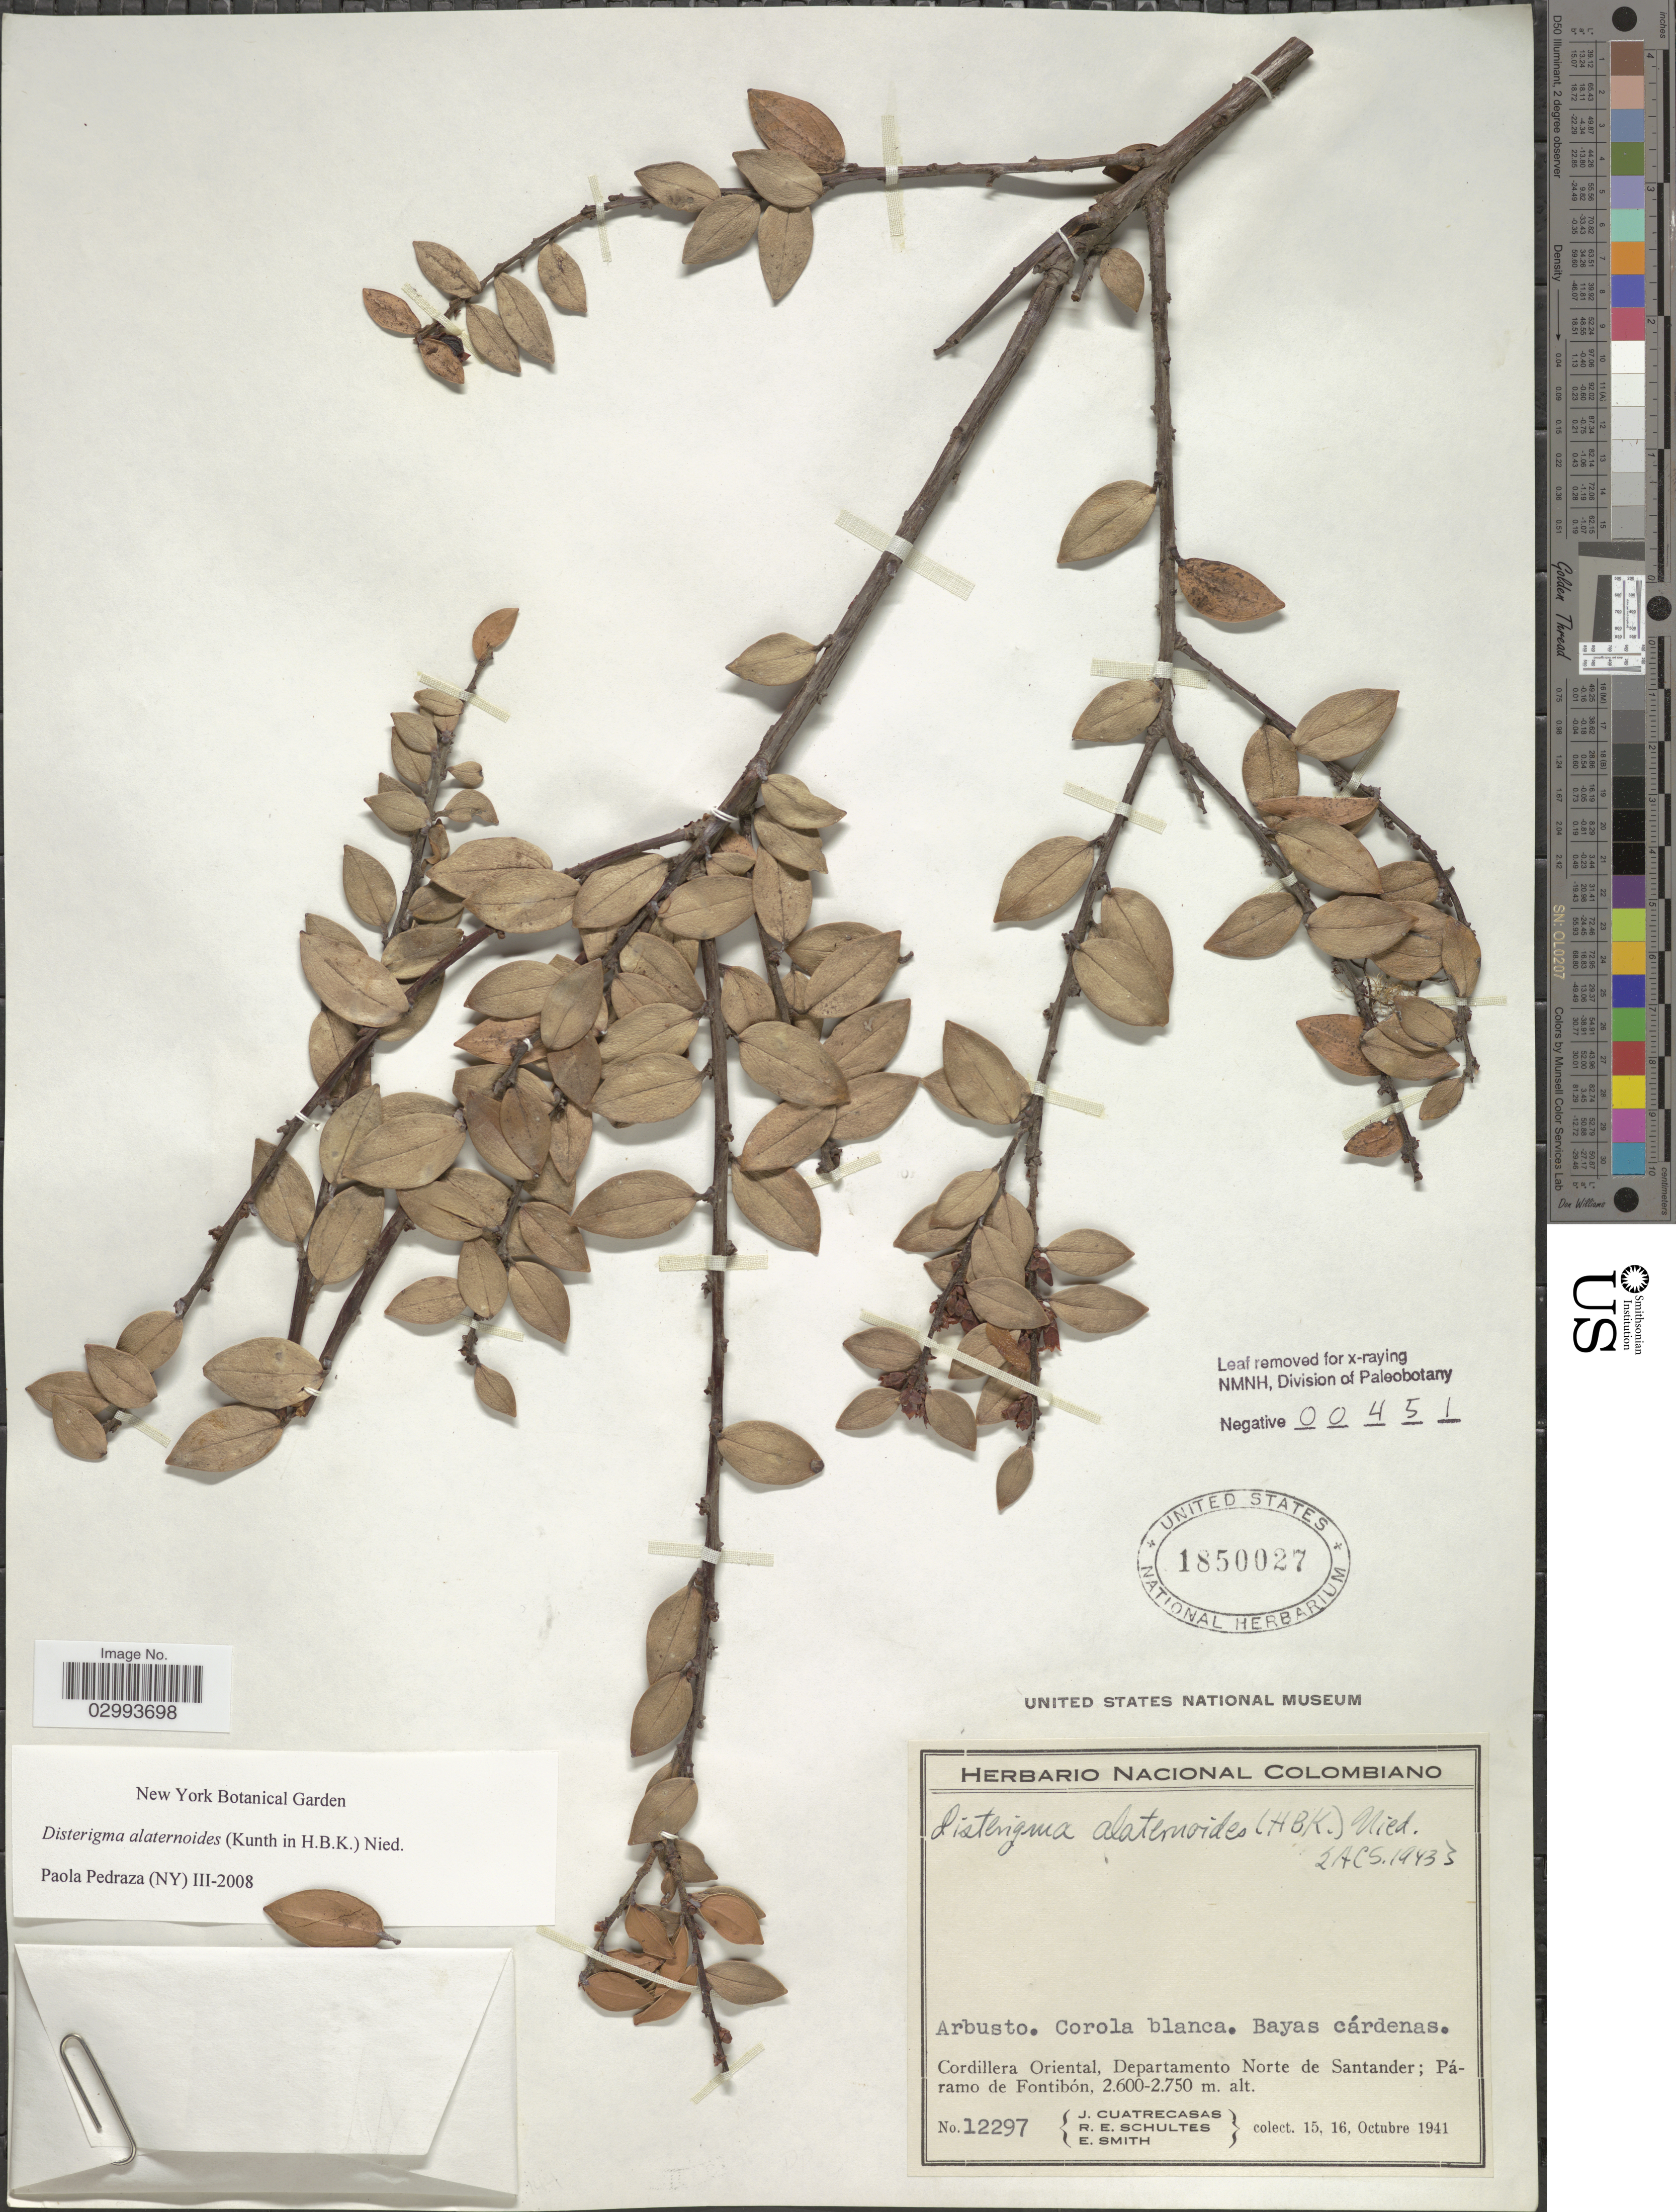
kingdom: Plantae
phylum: Tracheophyta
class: Magnoliopsida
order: Ericales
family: Ericaceae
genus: Disterigma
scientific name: Disterigma alaternoides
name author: (Kunth) Nied.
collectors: J. Cuatrecasas, R. E. Schultes & E. Smith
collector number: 12297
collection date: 1941-10-15/1941-10-16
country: Colombia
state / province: Norte de Santander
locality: Cordillera Oriental, Departamento Norte de Santander; Páramo de Fontibón.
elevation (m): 2600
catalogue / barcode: US 1850027